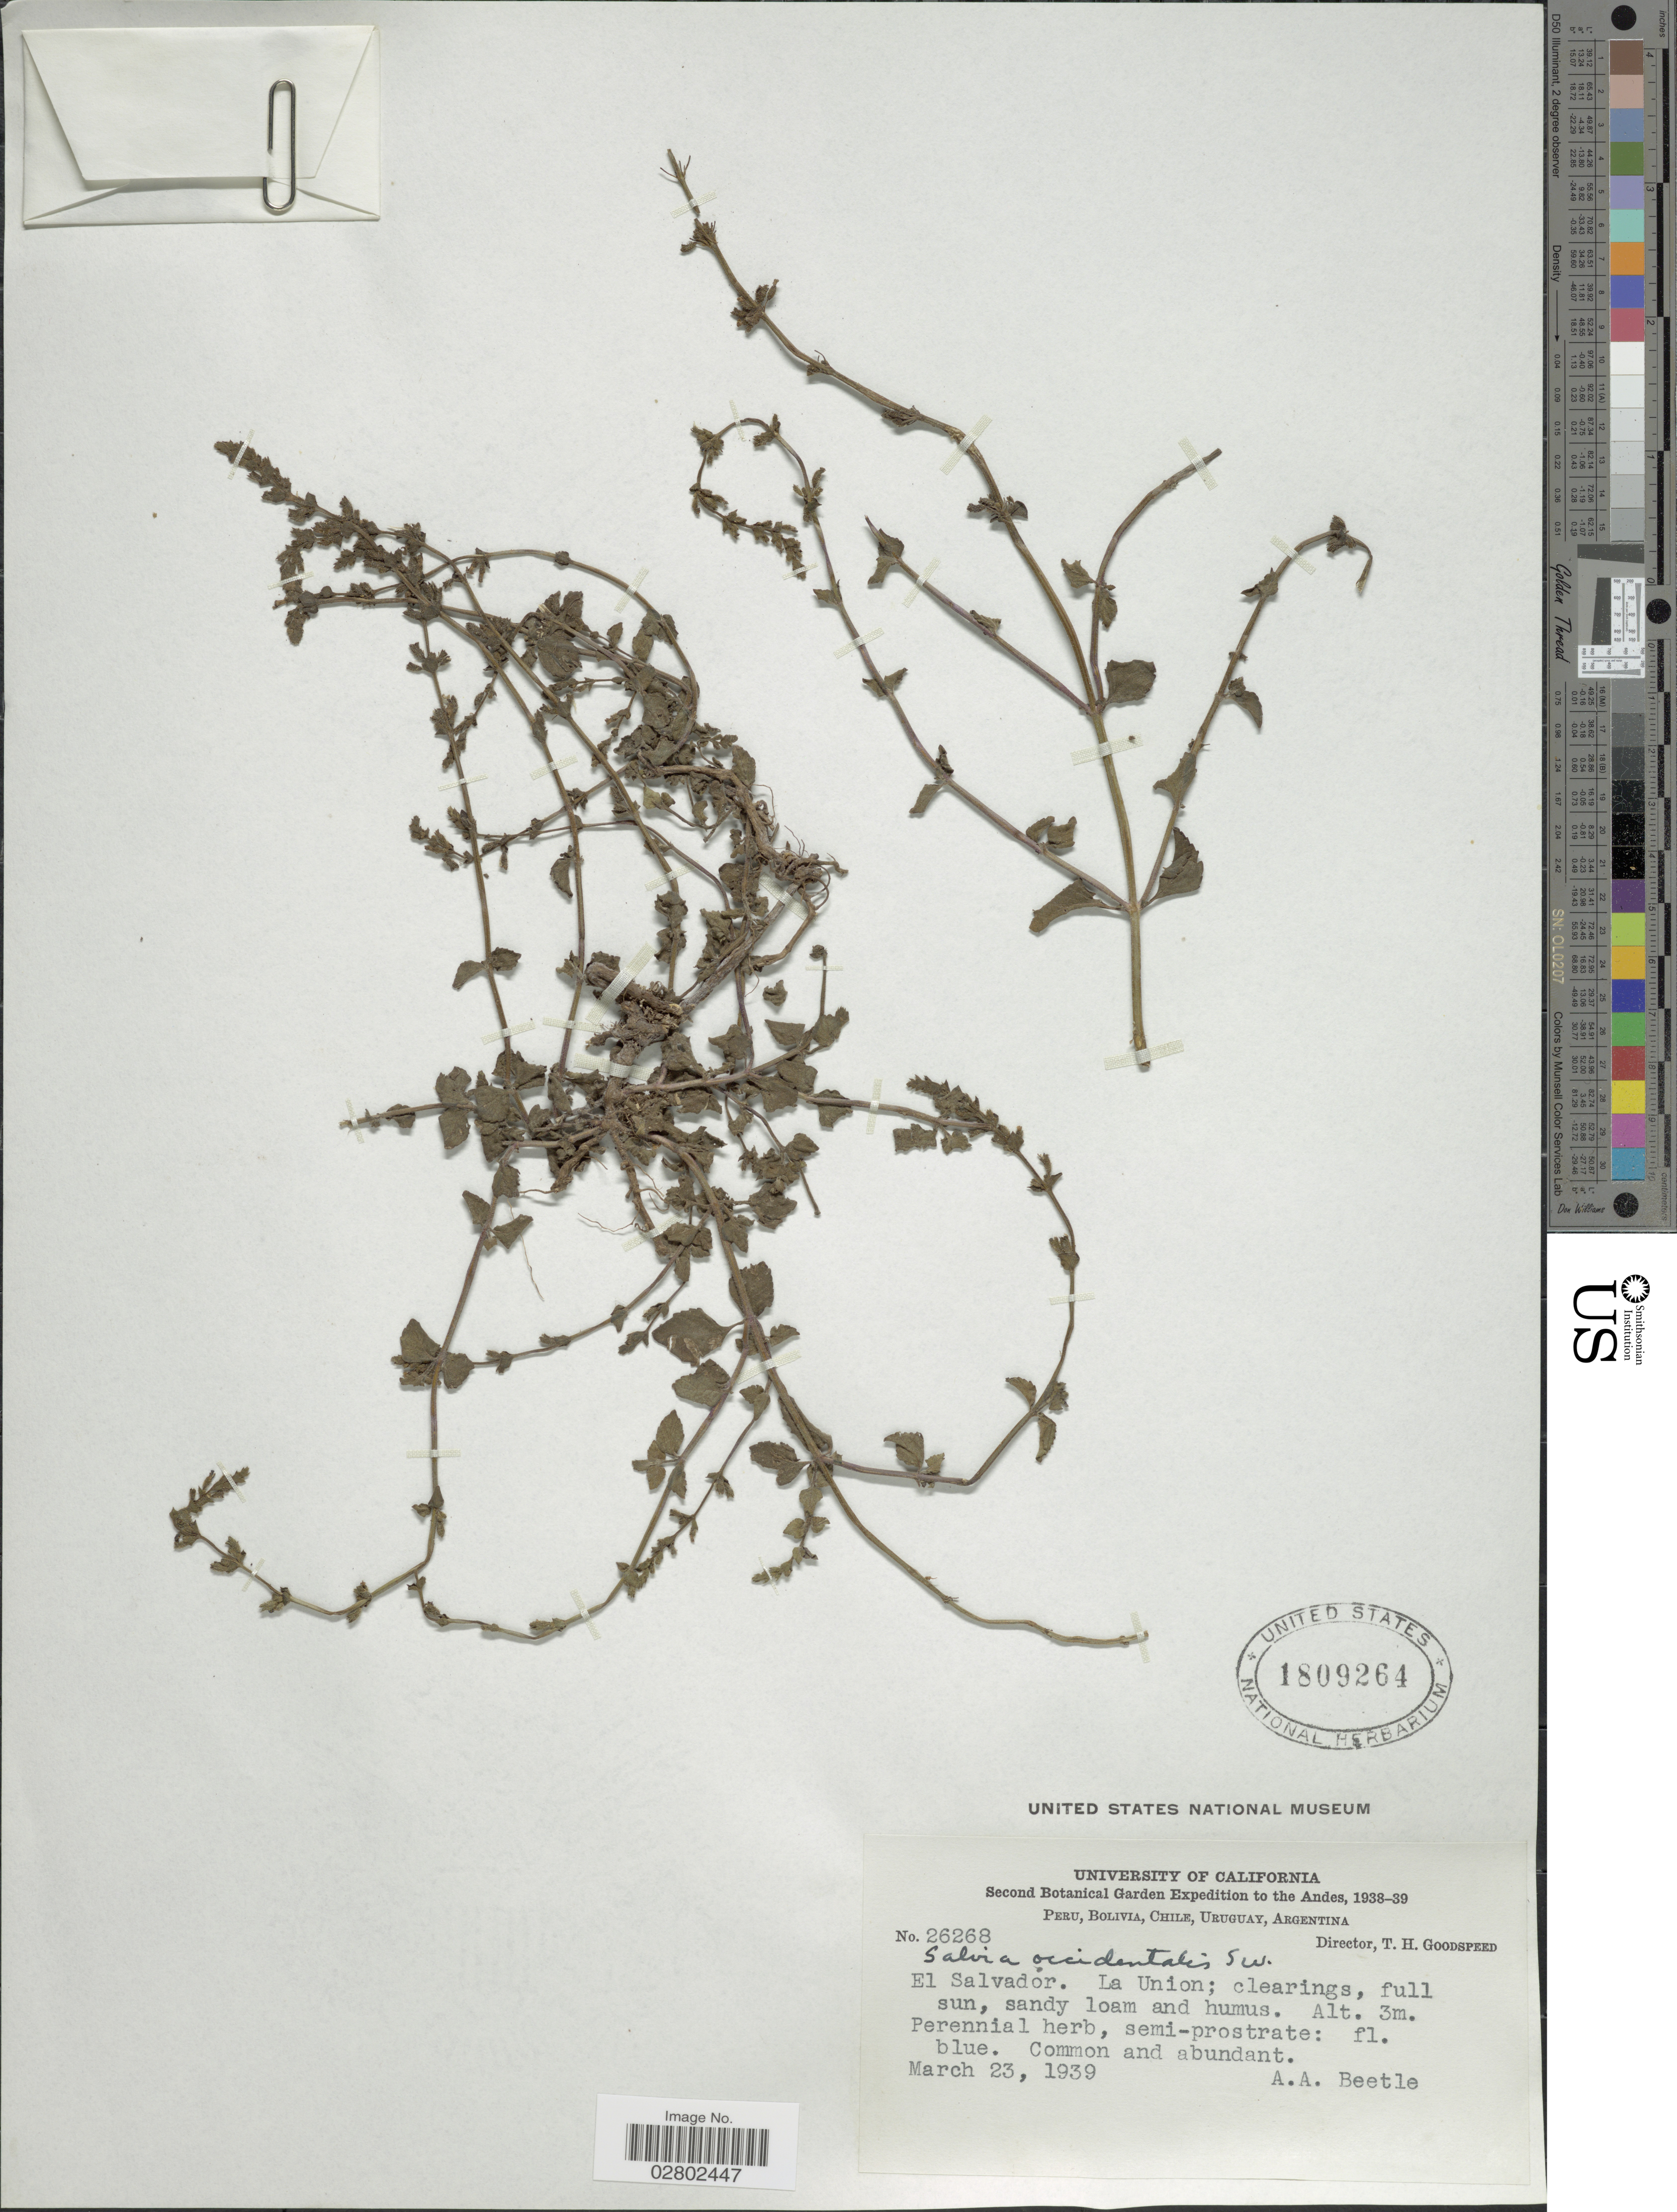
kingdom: Plantae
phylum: Tracheophyta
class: Magnoliopsida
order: Lamiales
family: Lamiaceae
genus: Salvia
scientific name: Salvia occidentalis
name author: Sw.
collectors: A. A. Beetle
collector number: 26268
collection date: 1939-03-23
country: El Salvador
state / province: La Union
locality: The Andes.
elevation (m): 3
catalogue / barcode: US 1809264